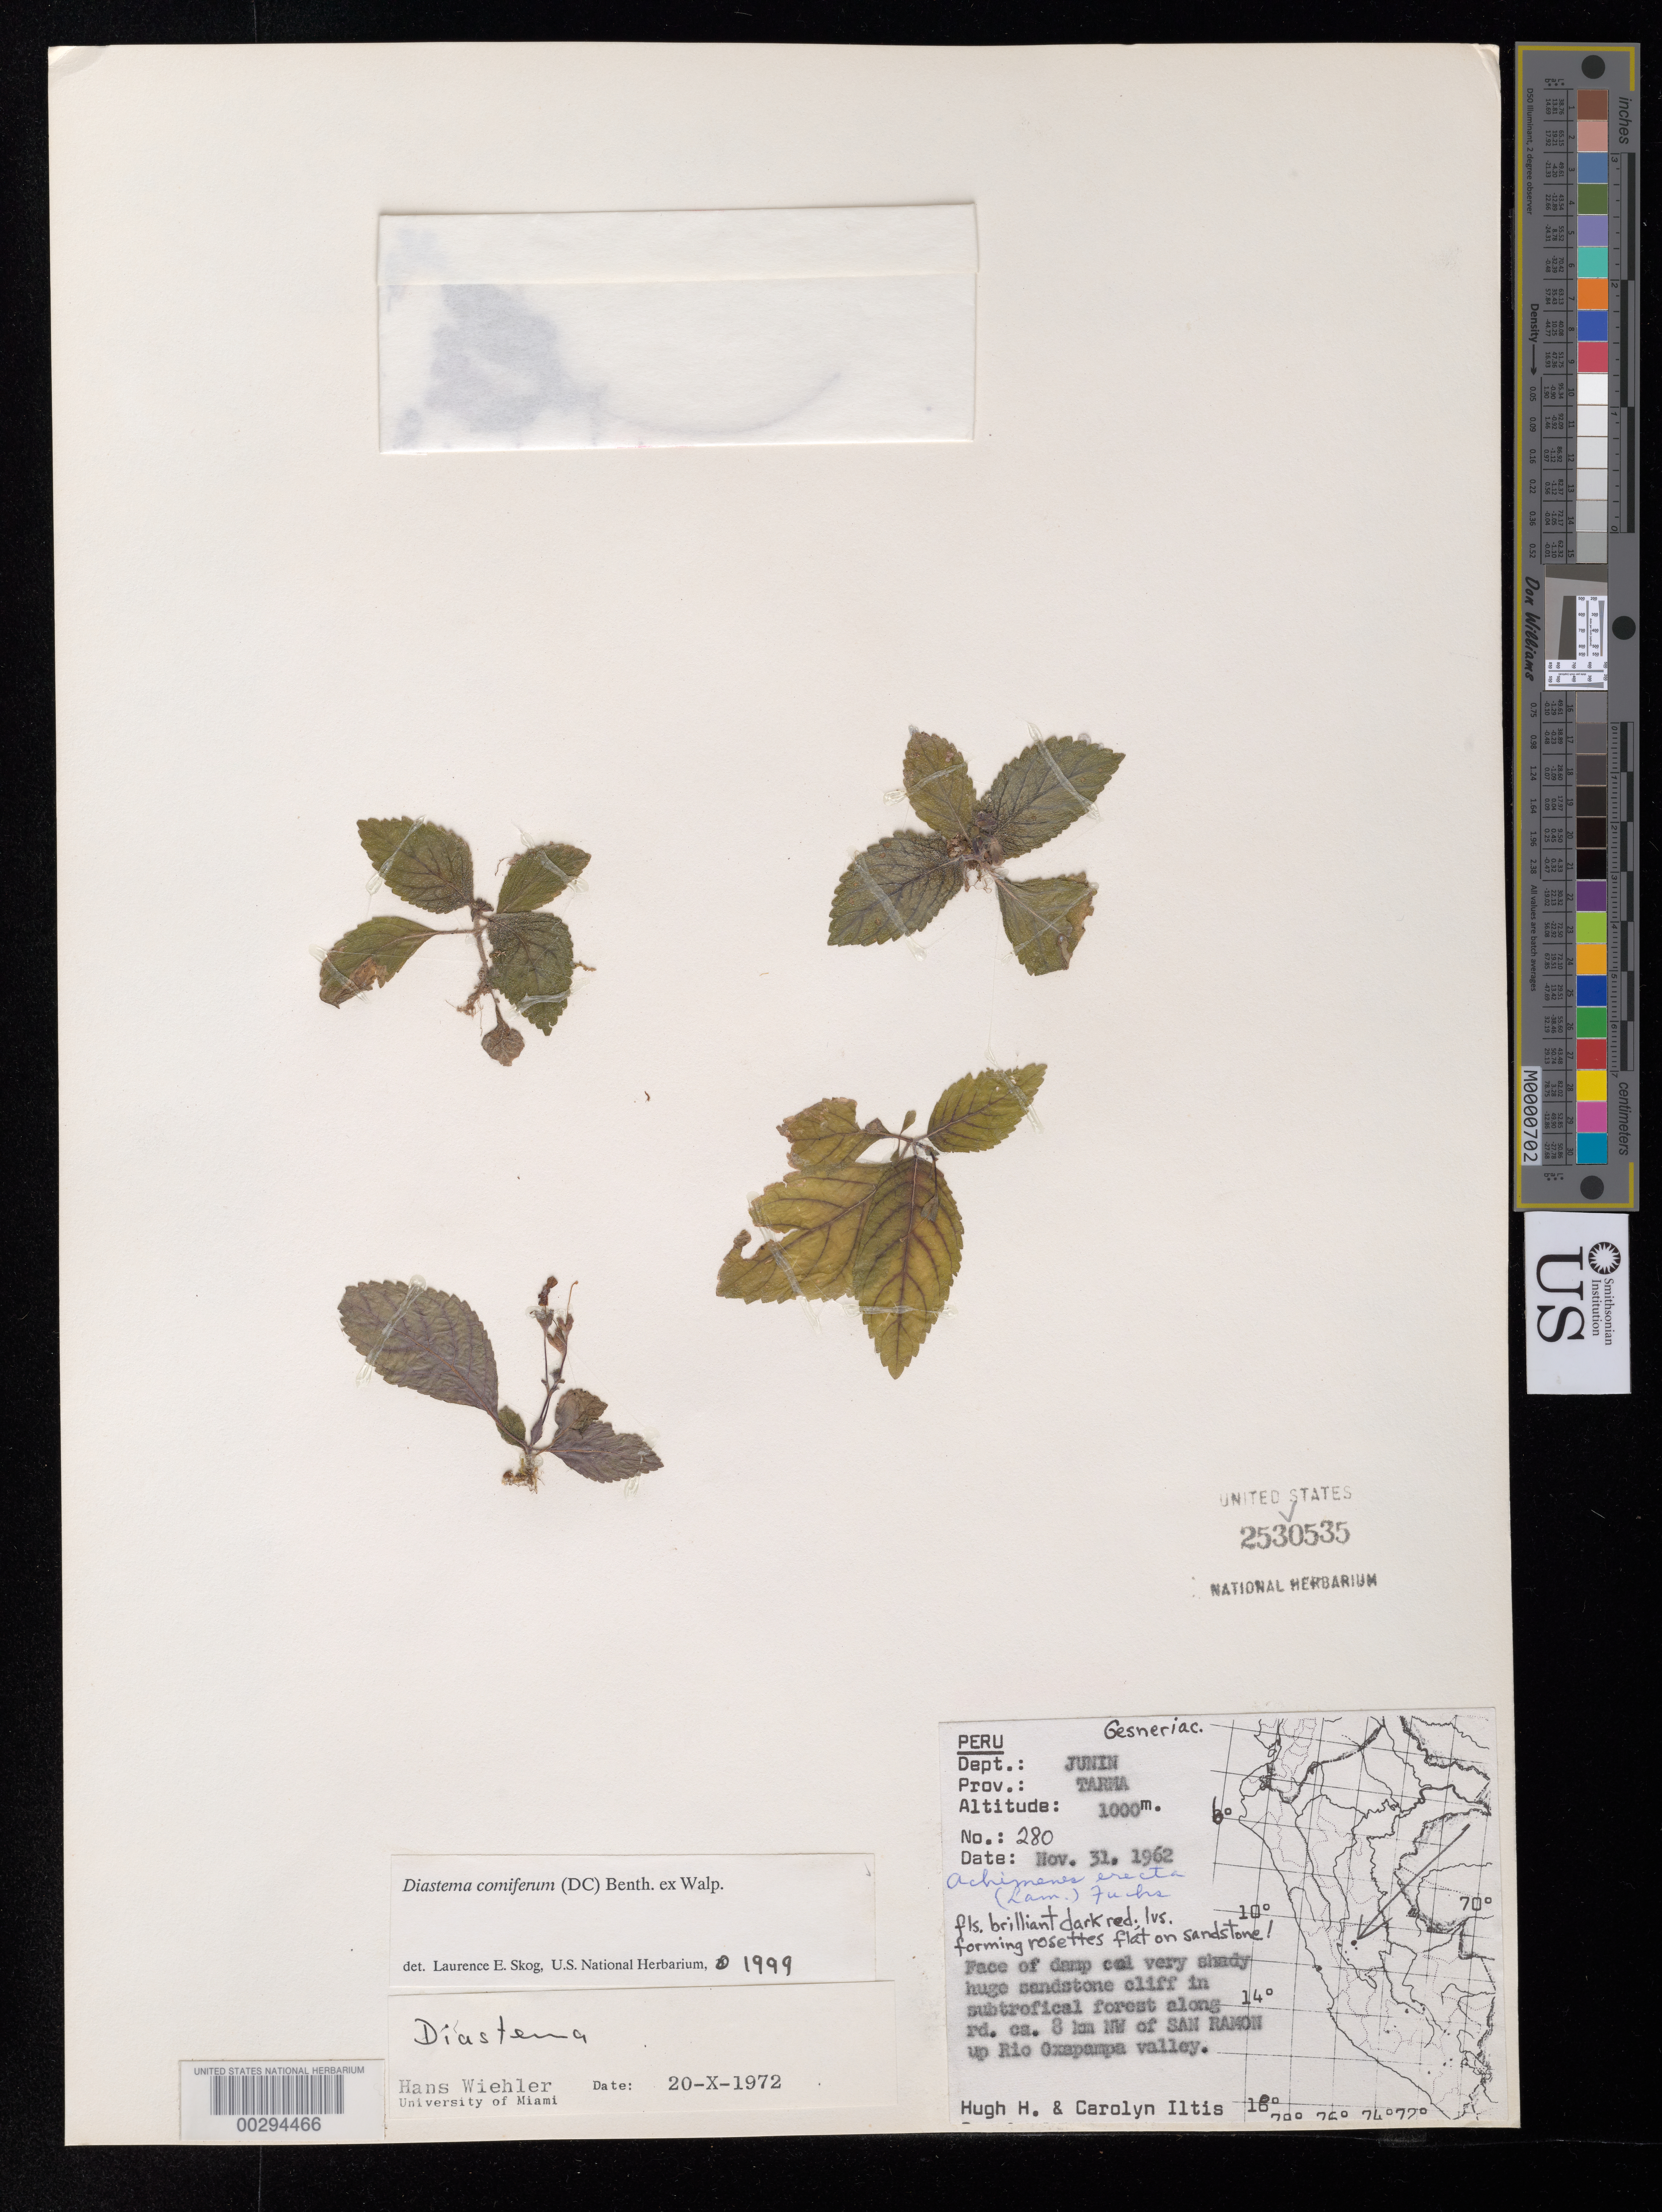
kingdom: Plantae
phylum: Tracheophyta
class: Magnoliopsida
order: Lamiales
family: Gesneriaceae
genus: Diastema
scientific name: Diastema comiferum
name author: (DC.) Benth. ex Walp.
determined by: Skog, Laurence E.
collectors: H. H. Iltis & C. M Iltis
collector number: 280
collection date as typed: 01 Dec 1962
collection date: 1962-12-01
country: Peru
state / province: Junín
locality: Prov. Tarma; along rd. ca. 8 km NW of San Ramon up Rio Oxapampa valley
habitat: Face of damp cool very shady huge sandstone cliff in subtropical forest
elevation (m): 1000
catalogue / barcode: US 2530535